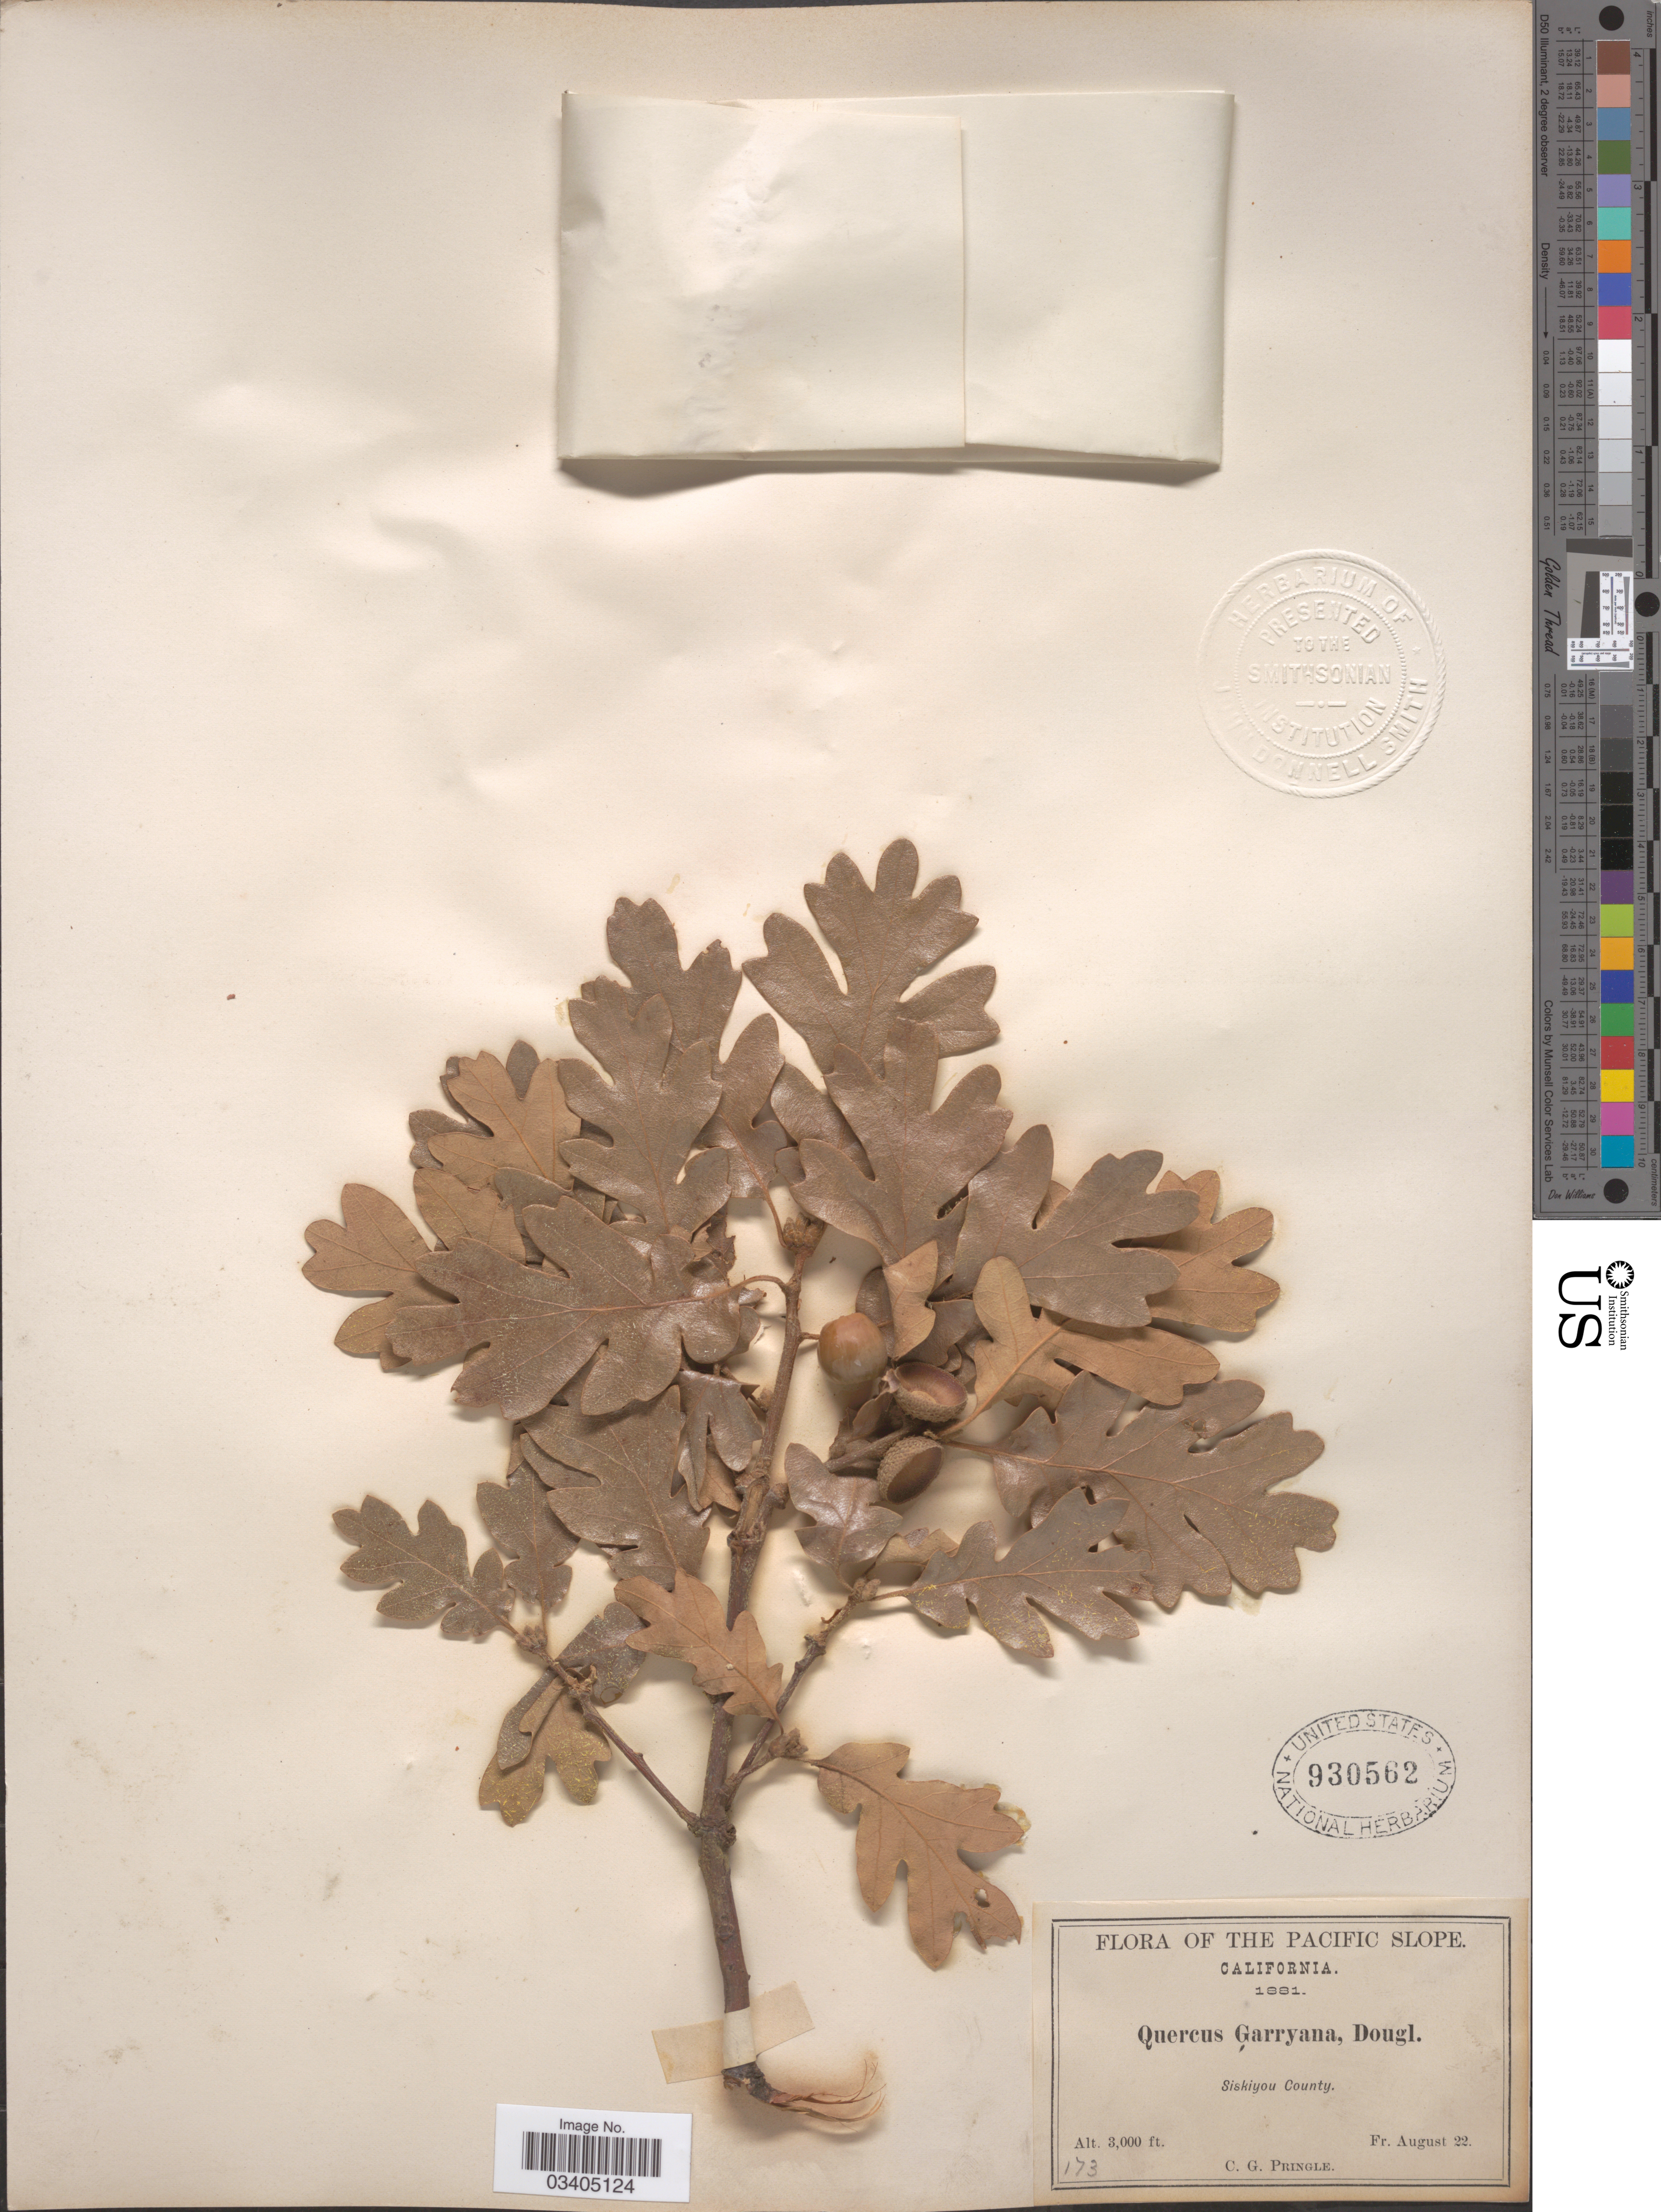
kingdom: Plantae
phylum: Tracheophyta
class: Magnoliopsida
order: Fagales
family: Fagaceae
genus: Quercus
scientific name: Quercus garryana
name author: Douglas ex Hook.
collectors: C. G. Pringle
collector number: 173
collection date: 1881-08-22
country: United States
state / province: California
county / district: Siskiyou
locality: The Pacific Slope. Siskiyou County.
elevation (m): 914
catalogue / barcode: US 930562